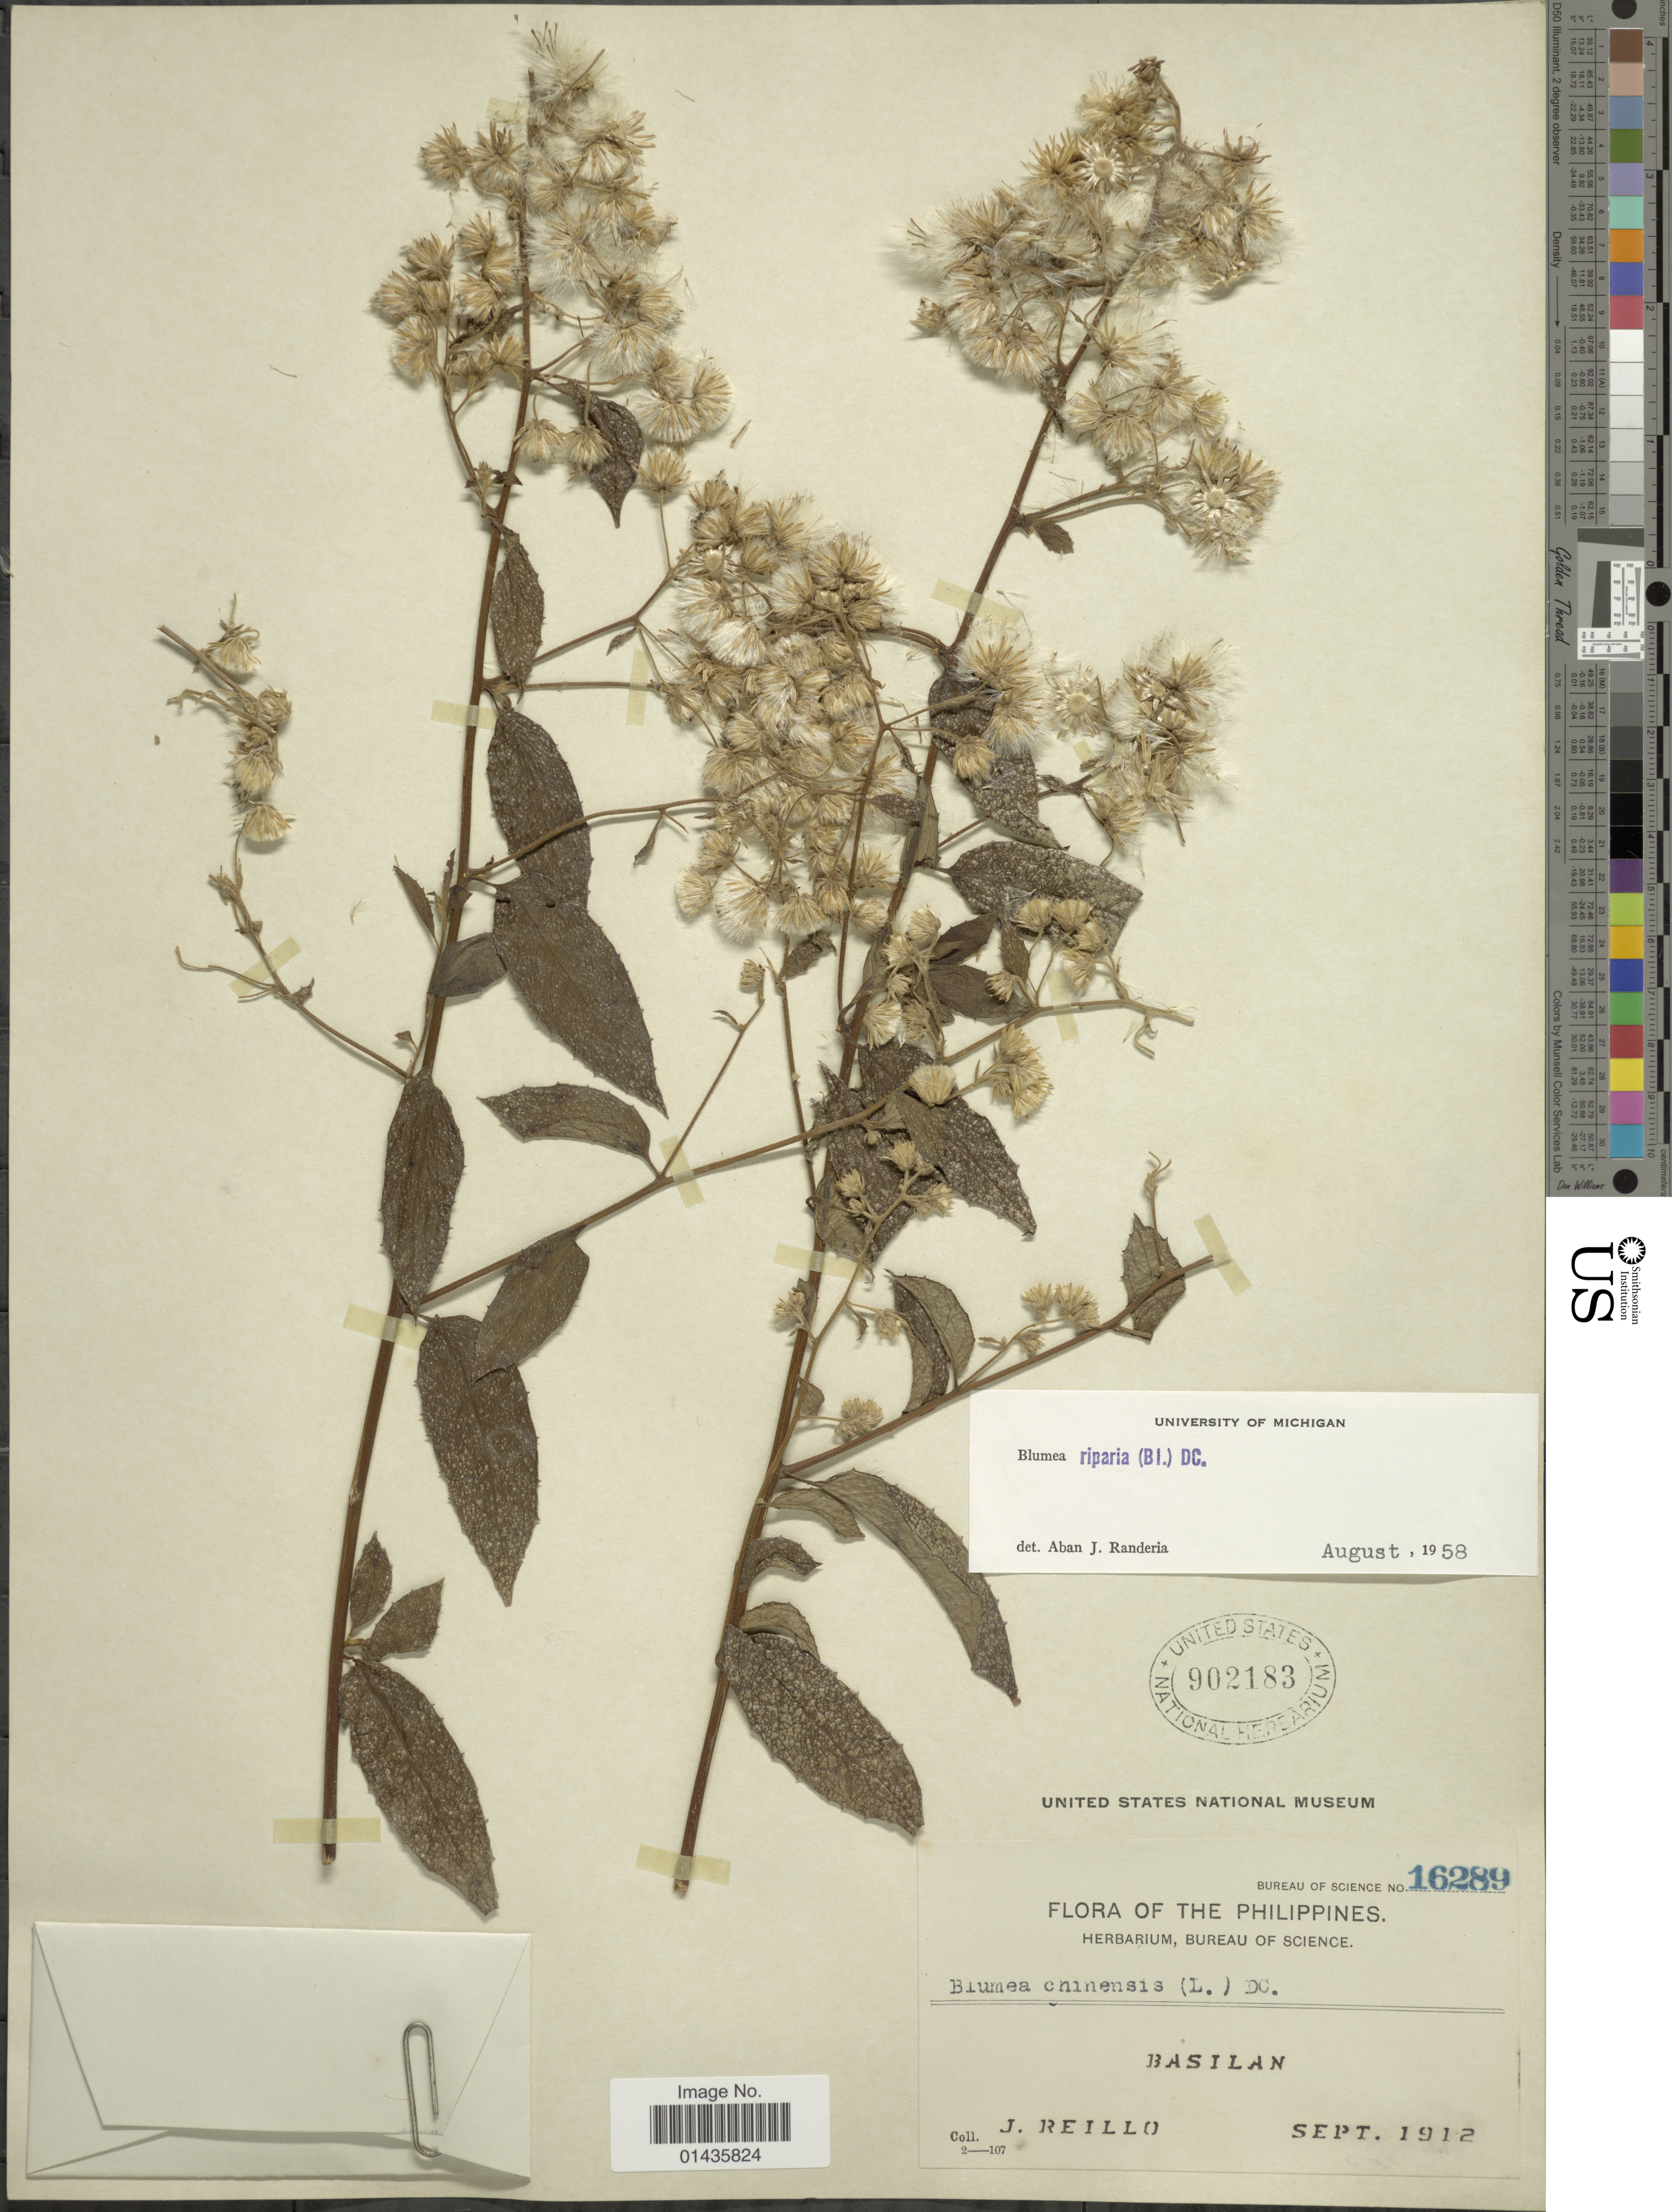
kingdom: Plantae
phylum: Tracheophyta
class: Magnoliopsida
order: Asterales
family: Asteraceae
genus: Blumea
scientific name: Blumea riparia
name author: (Blume) DC.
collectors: J. Reillo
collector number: Bureau of Science 16289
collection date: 1912-09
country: Philippines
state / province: Muslim Mindanao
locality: Basilan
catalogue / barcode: US 902183